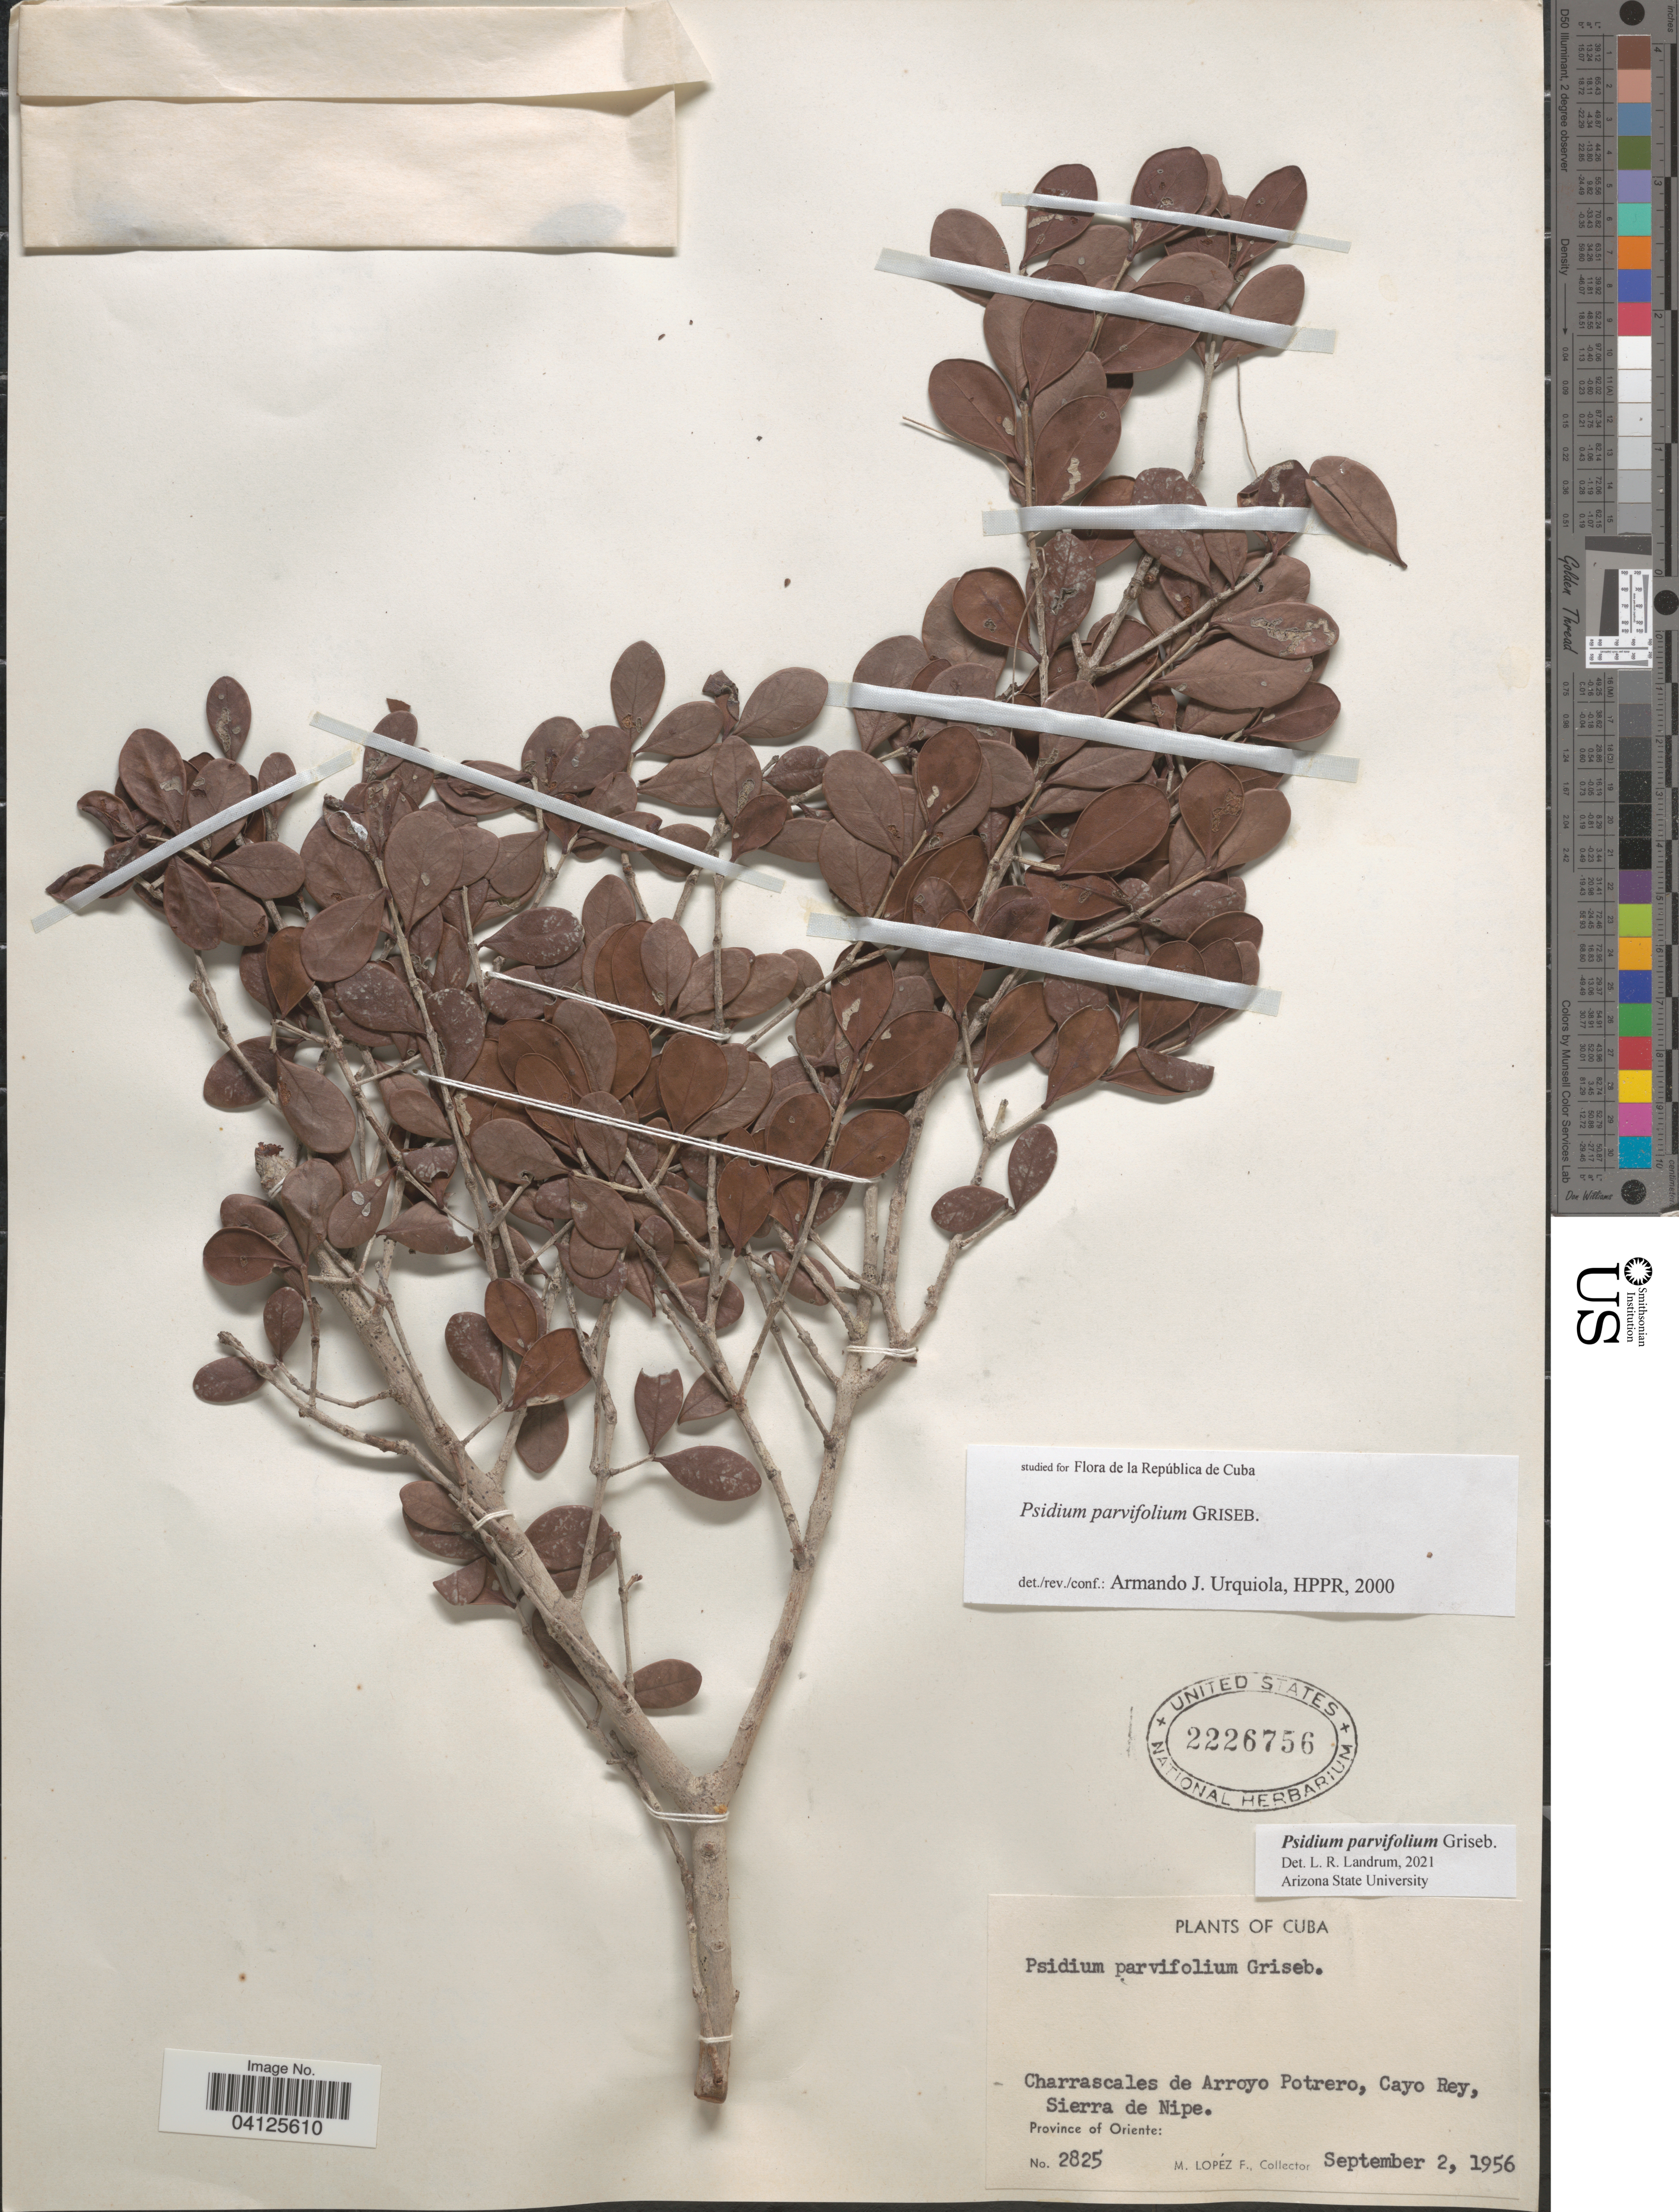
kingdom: Plantae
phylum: Tracheophyta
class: Magnoliopsida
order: Myrtales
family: Myrtaceae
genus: Psidium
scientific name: Psidium parvifolium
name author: Griseb.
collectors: M. Lopéz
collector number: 2825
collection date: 1956-09-02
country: Cuba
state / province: Oriente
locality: Charrascales de Arroyo Potrero, Cayo Rey, Sierra de Nipe.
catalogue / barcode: US 2226756